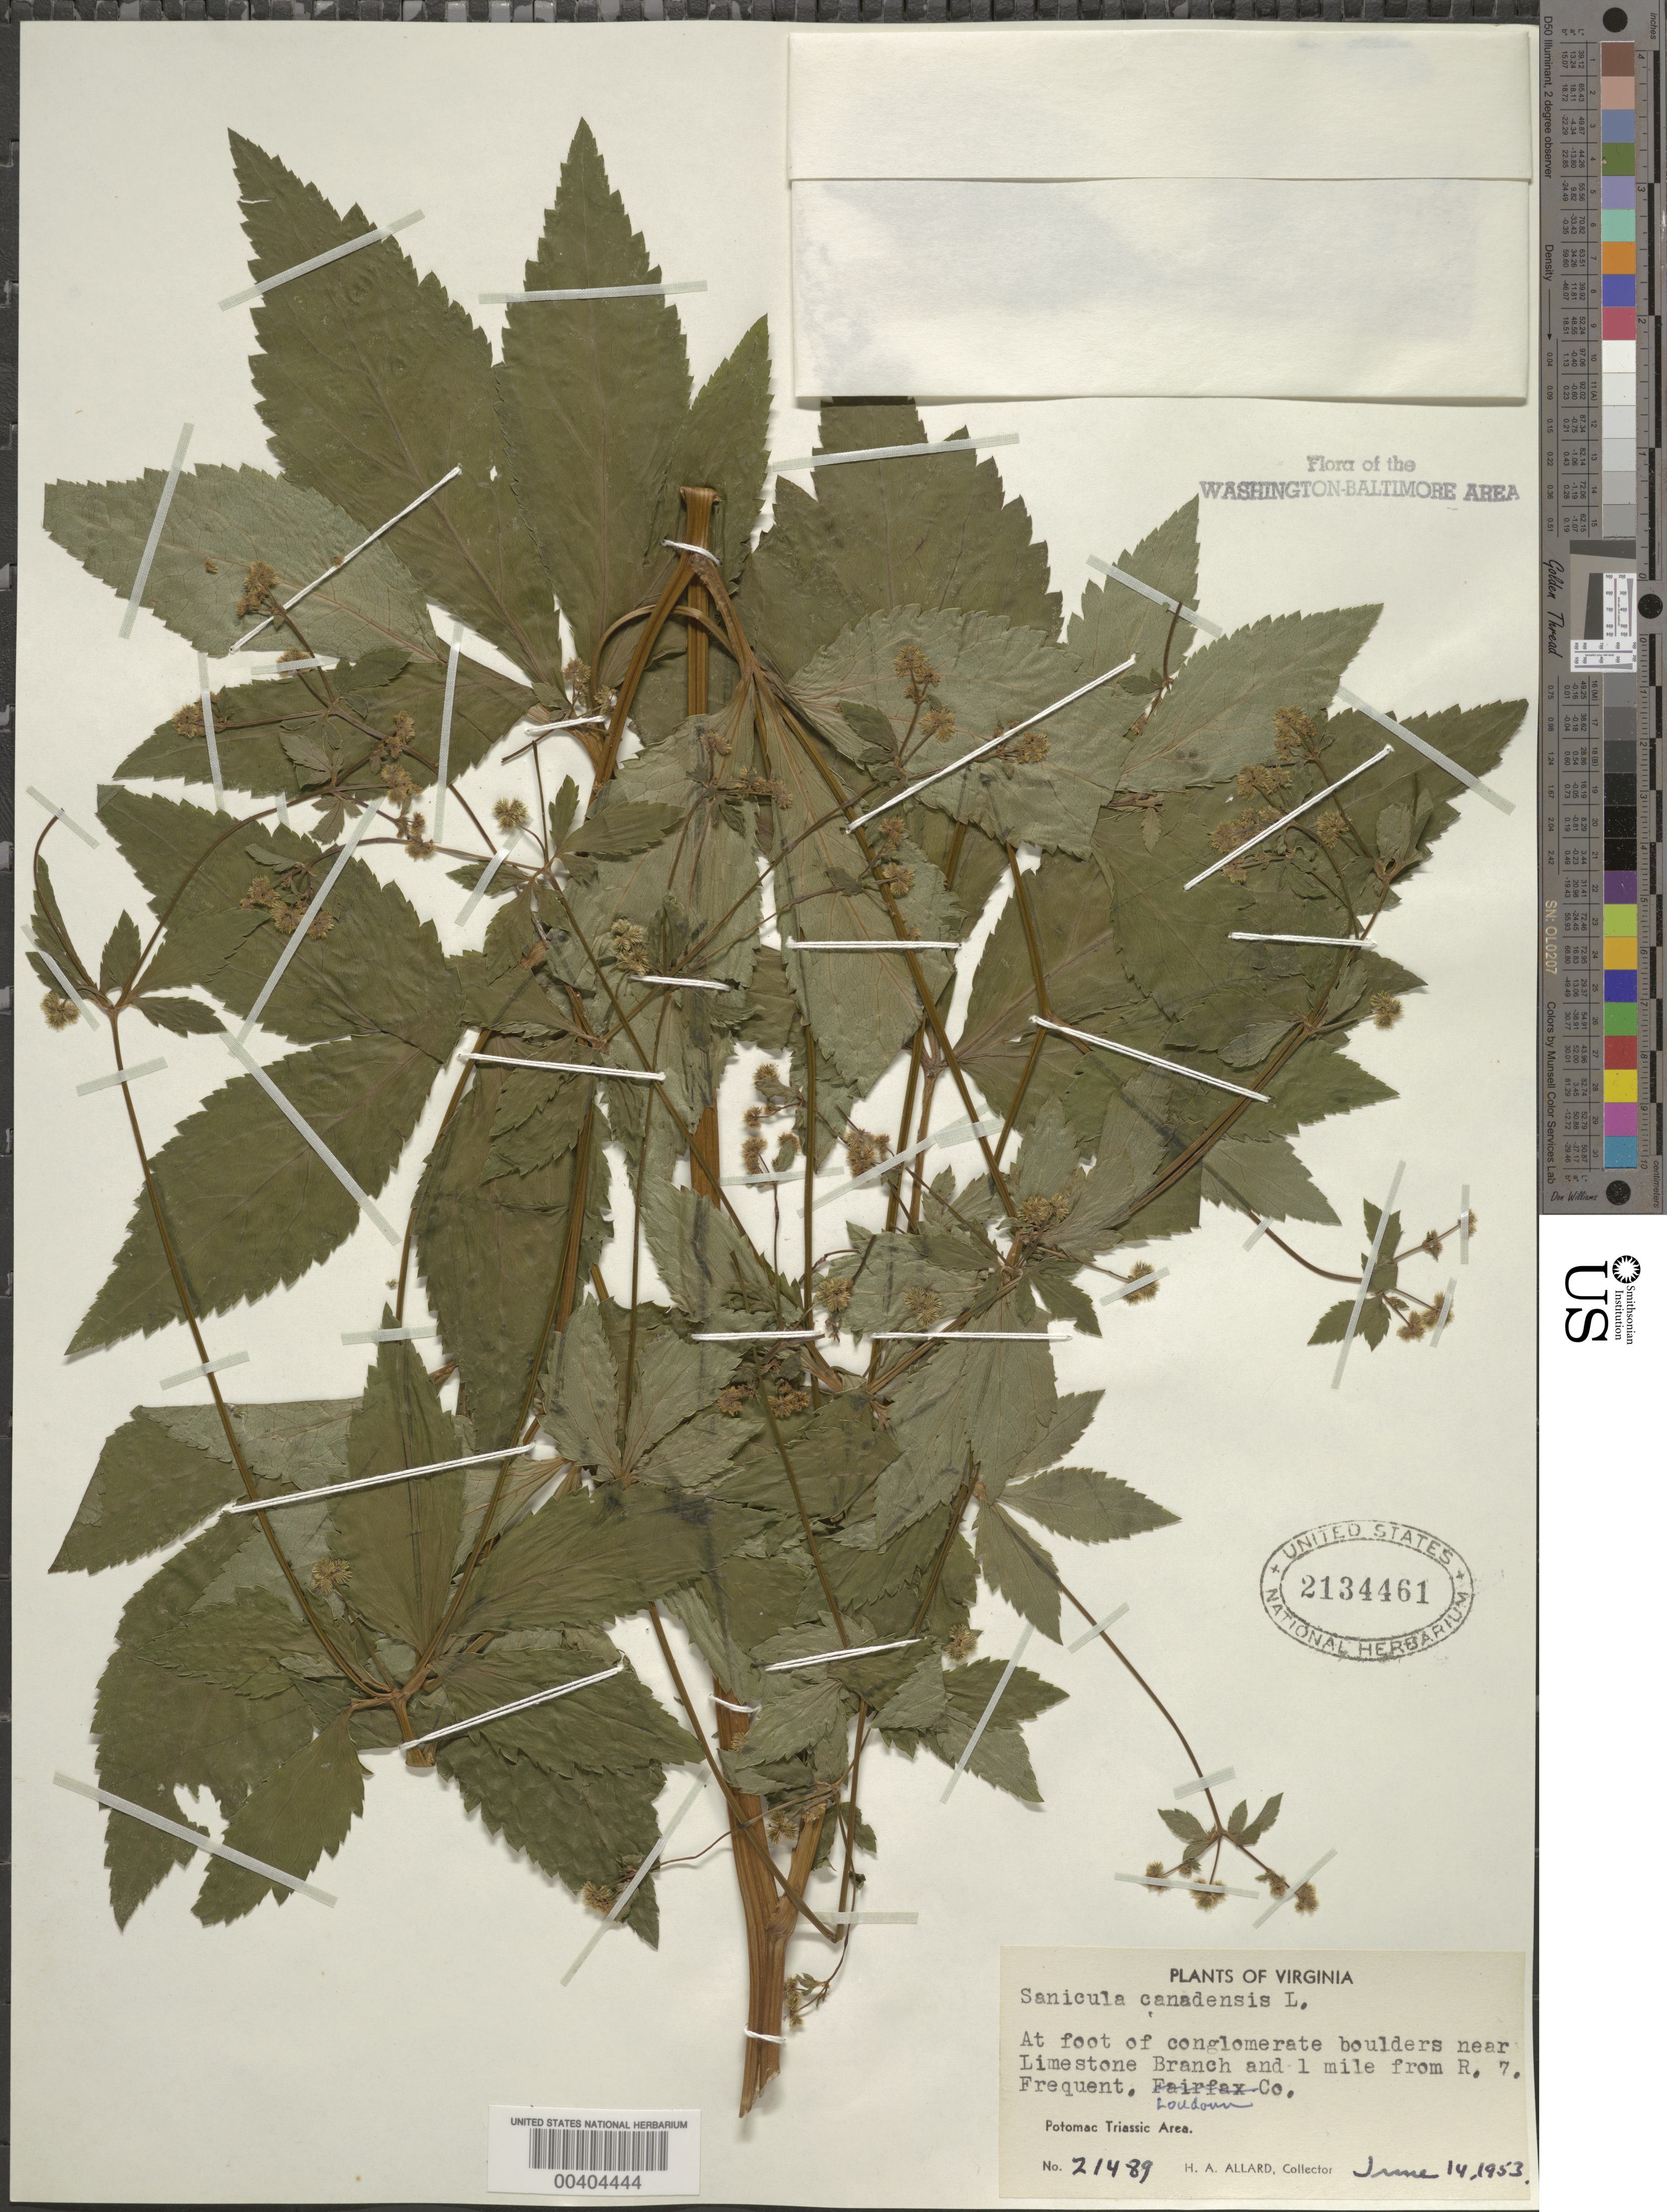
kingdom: Plantae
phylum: Tracheophyta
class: Magnoliopsida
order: Apiales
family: Apiaceae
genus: Sanicula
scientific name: Sanicula canadensis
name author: L.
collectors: H. A. Allard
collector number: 21489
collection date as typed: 14 Jun 1953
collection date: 1953-06-14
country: United States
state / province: Virginia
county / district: Loudoun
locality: Limestone Branch near Route 7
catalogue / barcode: US 2134461